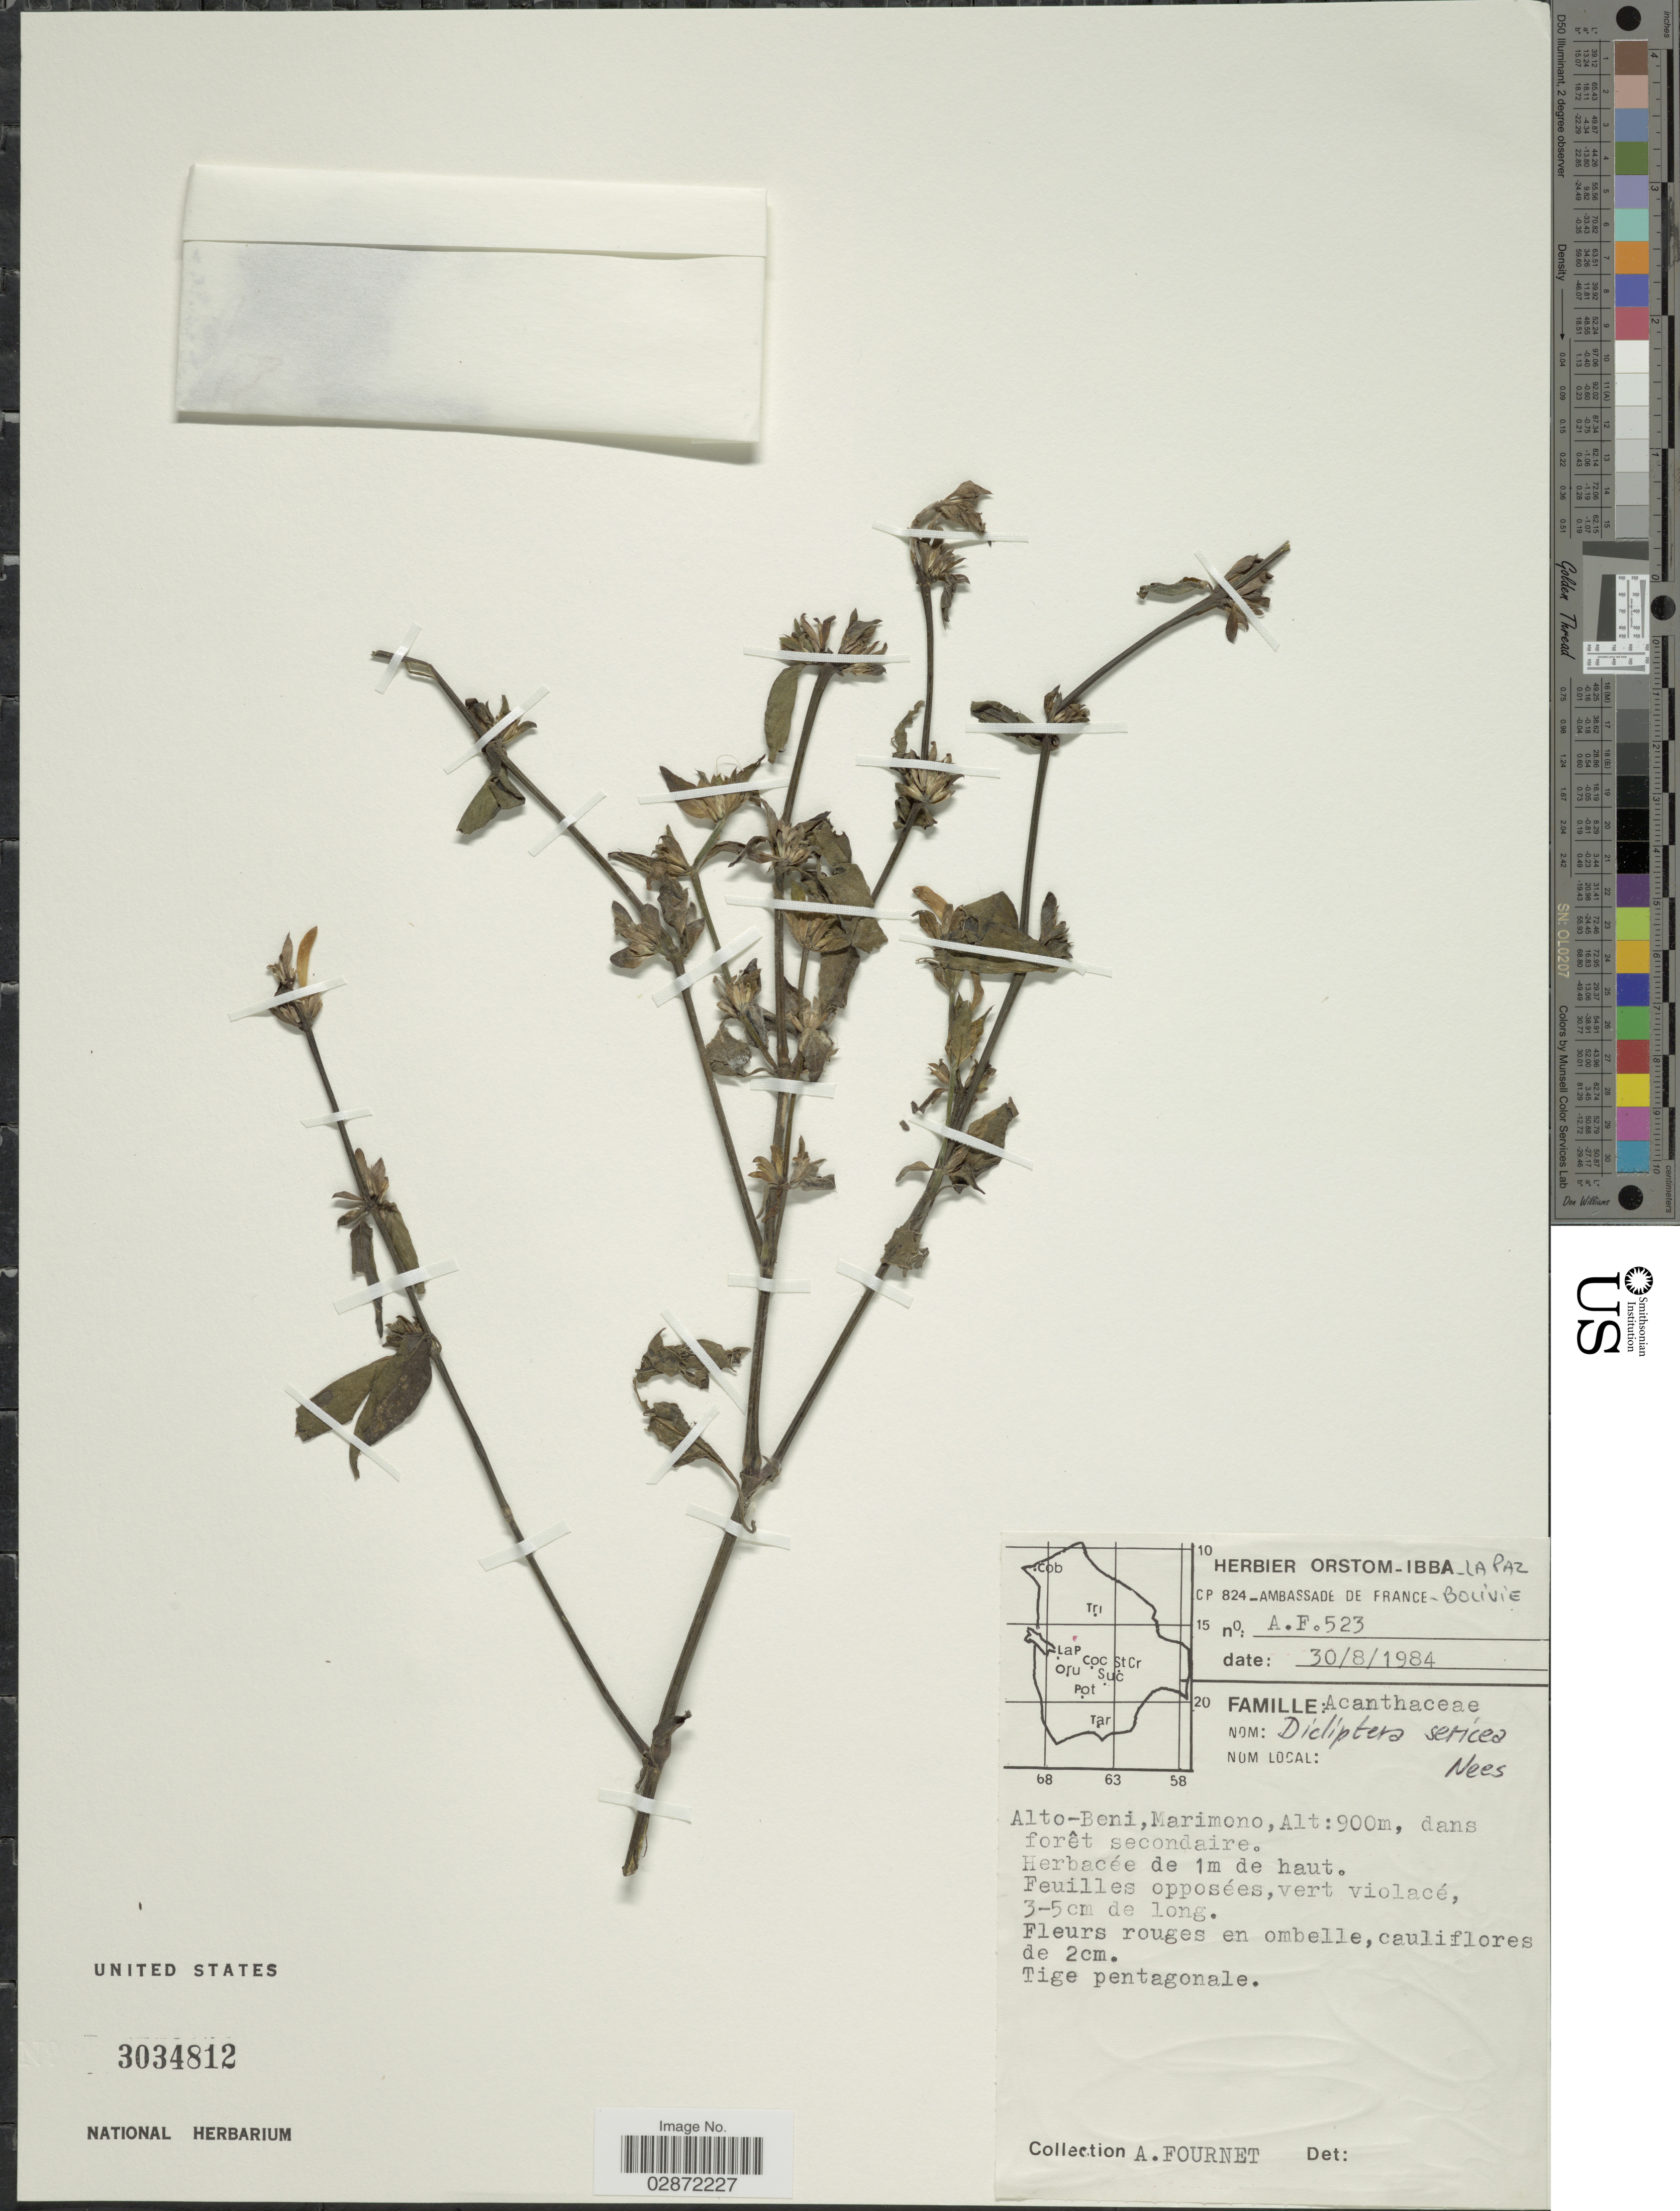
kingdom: Plantae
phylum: Tracheophyta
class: Magnoliopsida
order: Lamiales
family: Acanthaceae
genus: Dicliptera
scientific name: Dicliptera squarrosa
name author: Nees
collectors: A. Fournet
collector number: AF523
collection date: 1984-08-30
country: Bolivia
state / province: Beni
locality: Alto-Beni, Marimono.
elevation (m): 900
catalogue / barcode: US 3034812